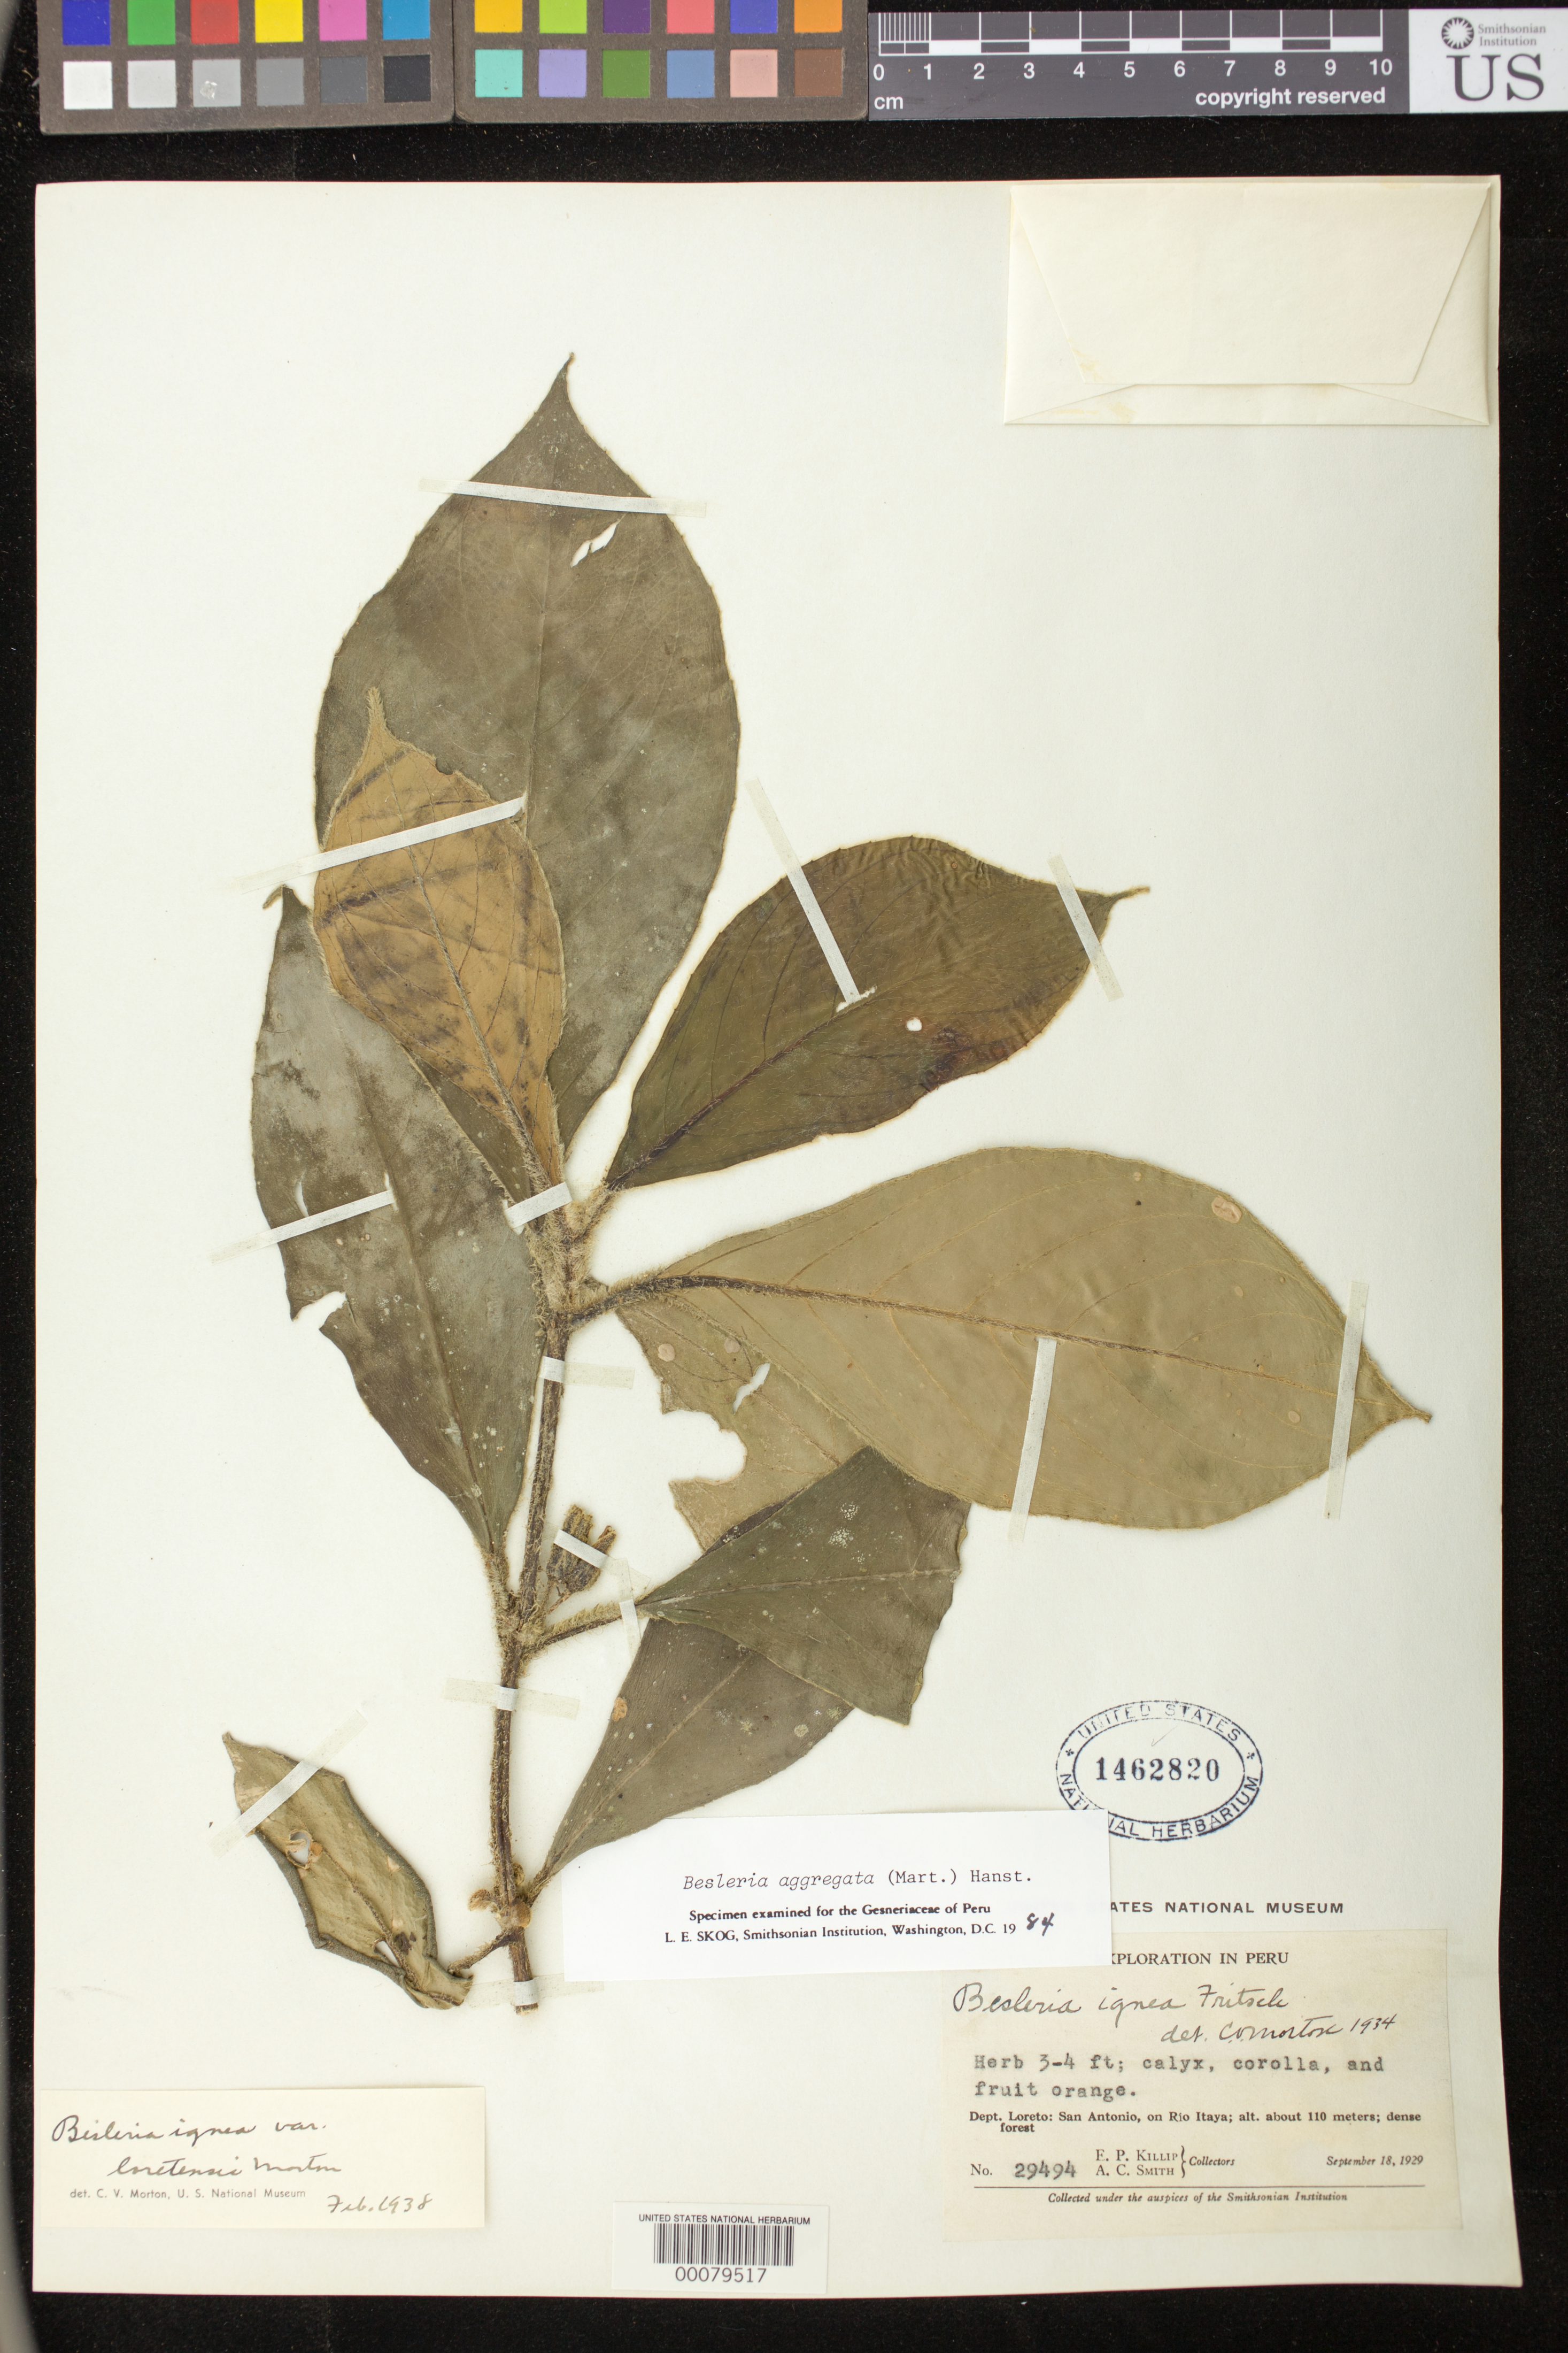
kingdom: Plantae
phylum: Tracheophyta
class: Magnoliopsida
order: Lamiales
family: Gesneriaceae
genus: Besleria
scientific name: Besleria aggregata var. aggregata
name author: (Mart.) Hanst.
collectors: E. P. Killip & A. C. Smith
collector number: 29494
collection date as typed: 18 Sep 1929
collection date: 1929-09-18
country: Peru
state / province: Loreto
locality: San Antonio, on Rio Itaya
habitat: Dense forest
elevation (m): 110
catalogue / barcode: US 1462820